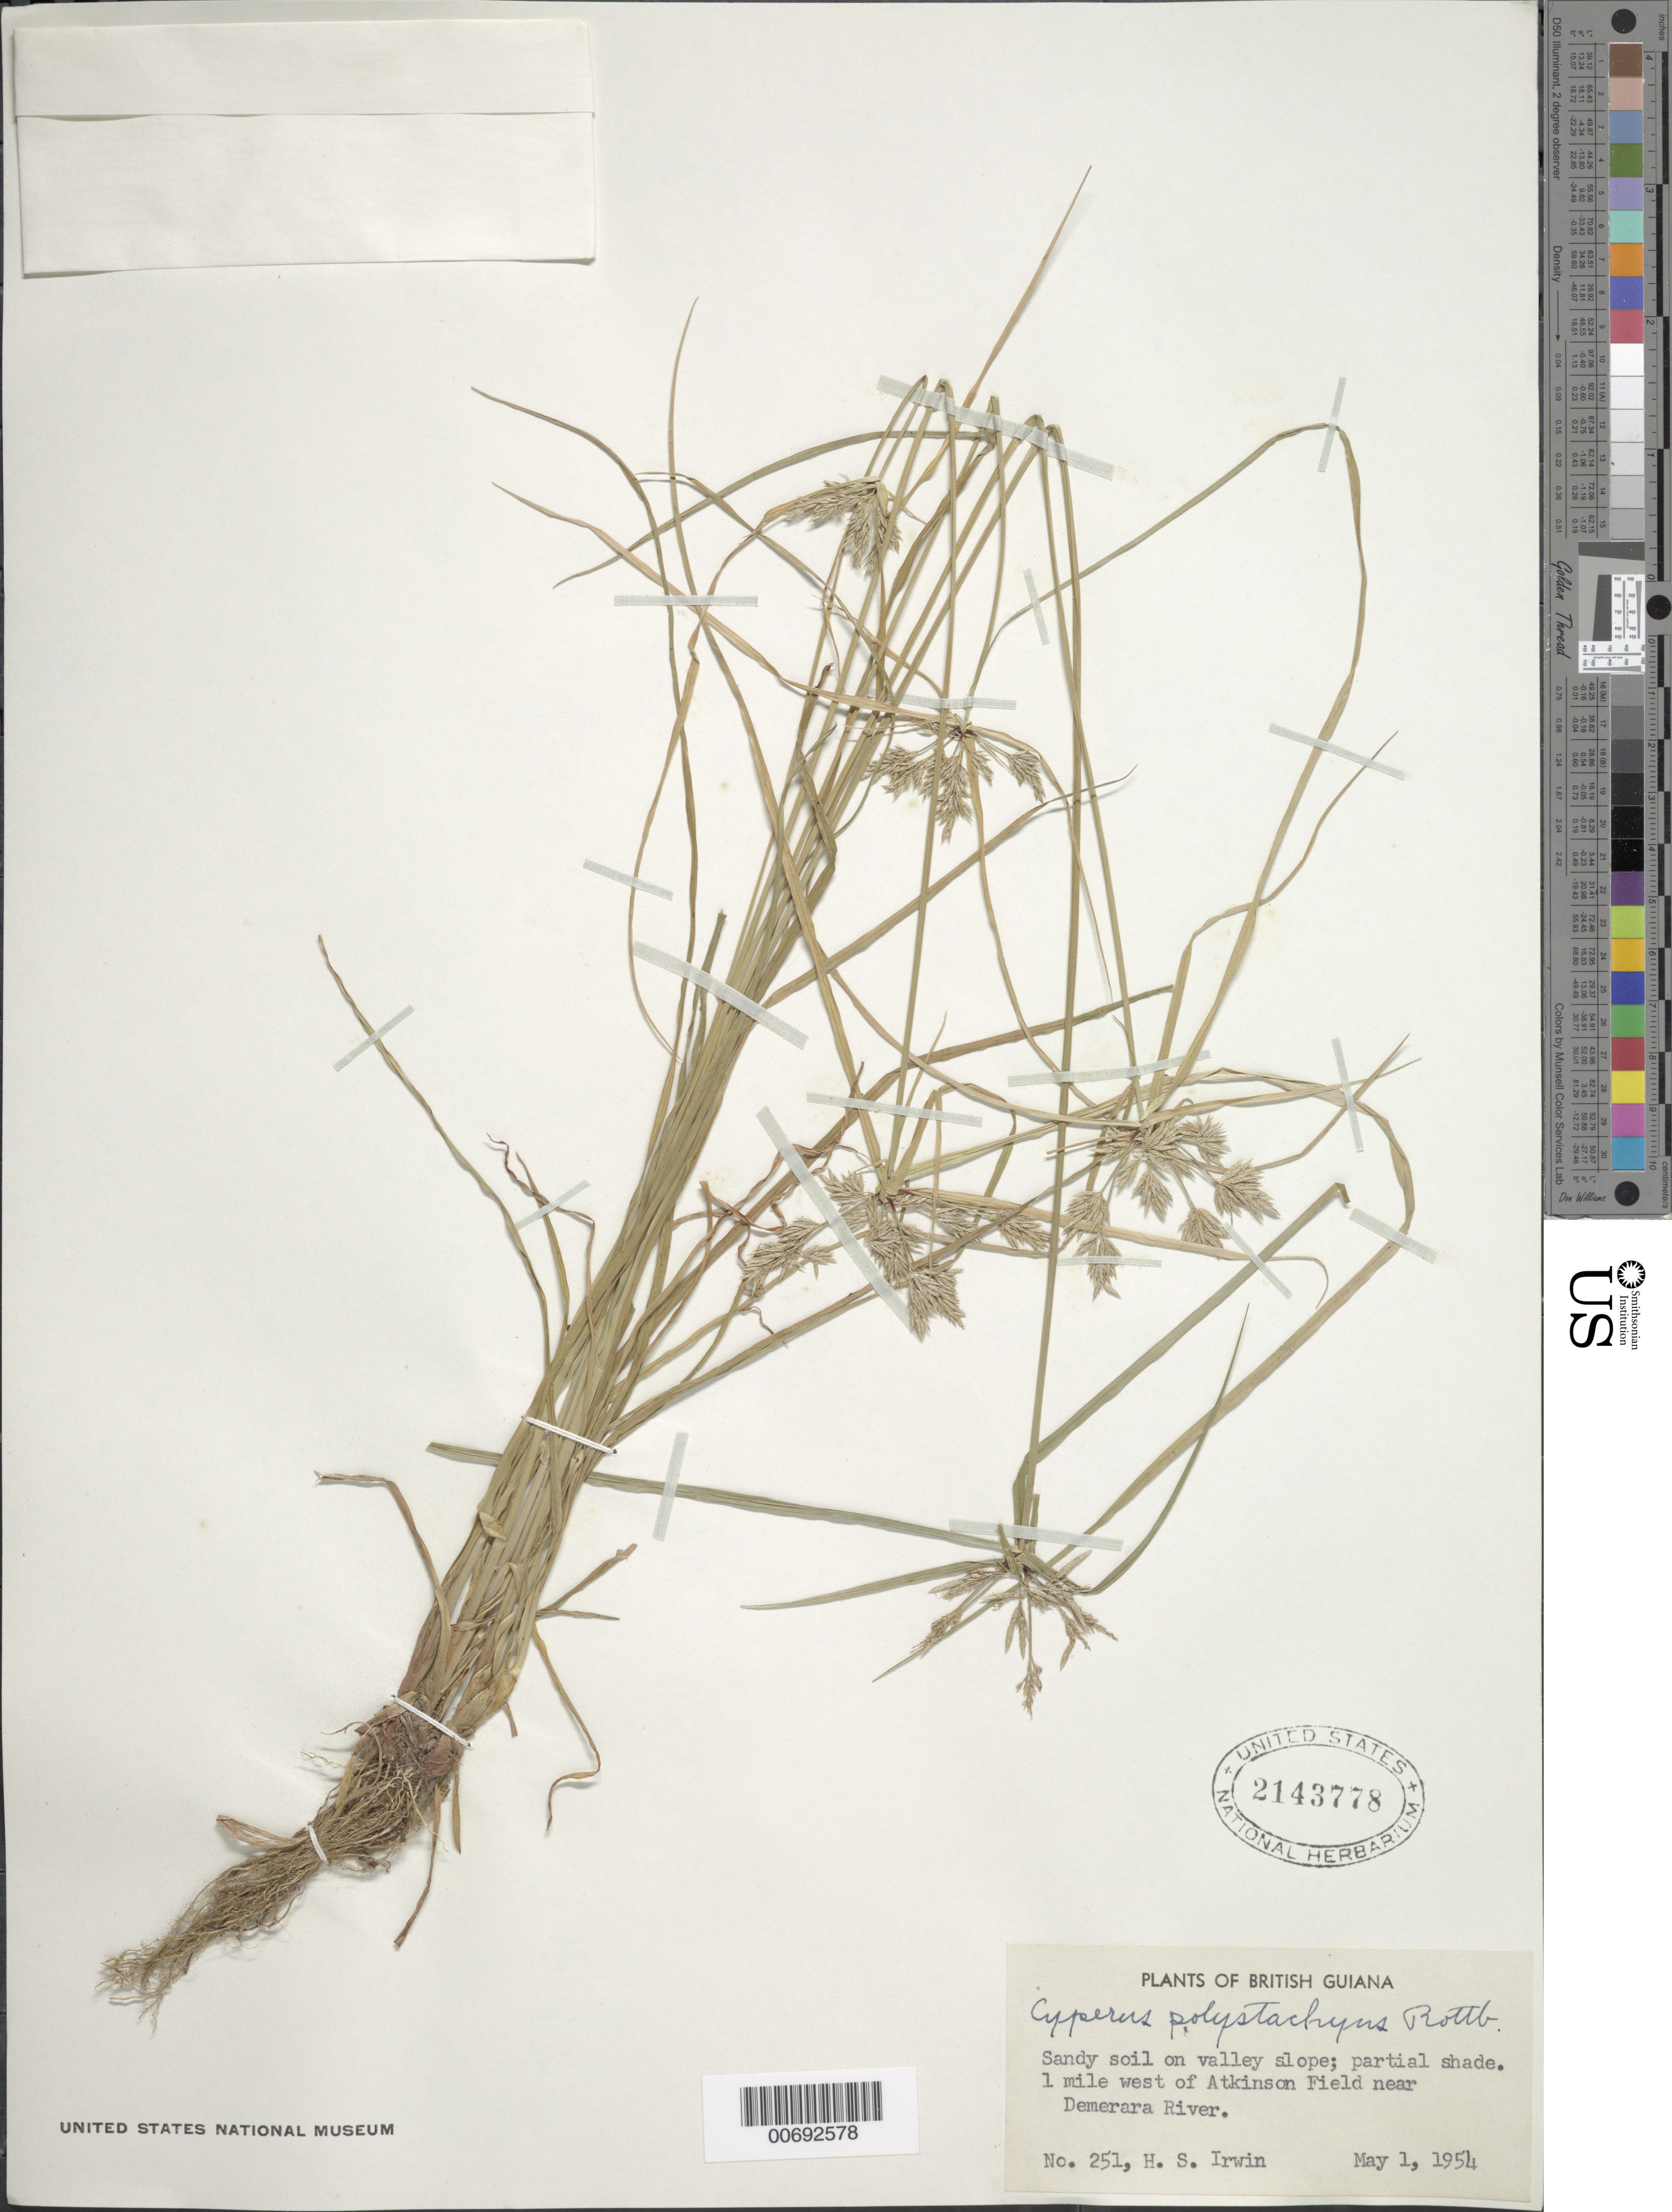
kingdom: Plantae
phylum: Tracheophyta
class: Liliopsida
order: Poales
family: Cyperaceae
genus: Cyperus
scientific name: Cyperus polystachyos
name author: Rottb.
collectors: H. Irwin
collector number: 251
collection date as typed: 1-May-54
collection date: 1954-05-01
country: Guyana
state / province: Demerara-Mahaica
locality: Atkinson Field, 1 mi. W of, near Demerara R.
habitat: Sandy soil on valley slope; partial shade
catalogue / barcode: US 2143778